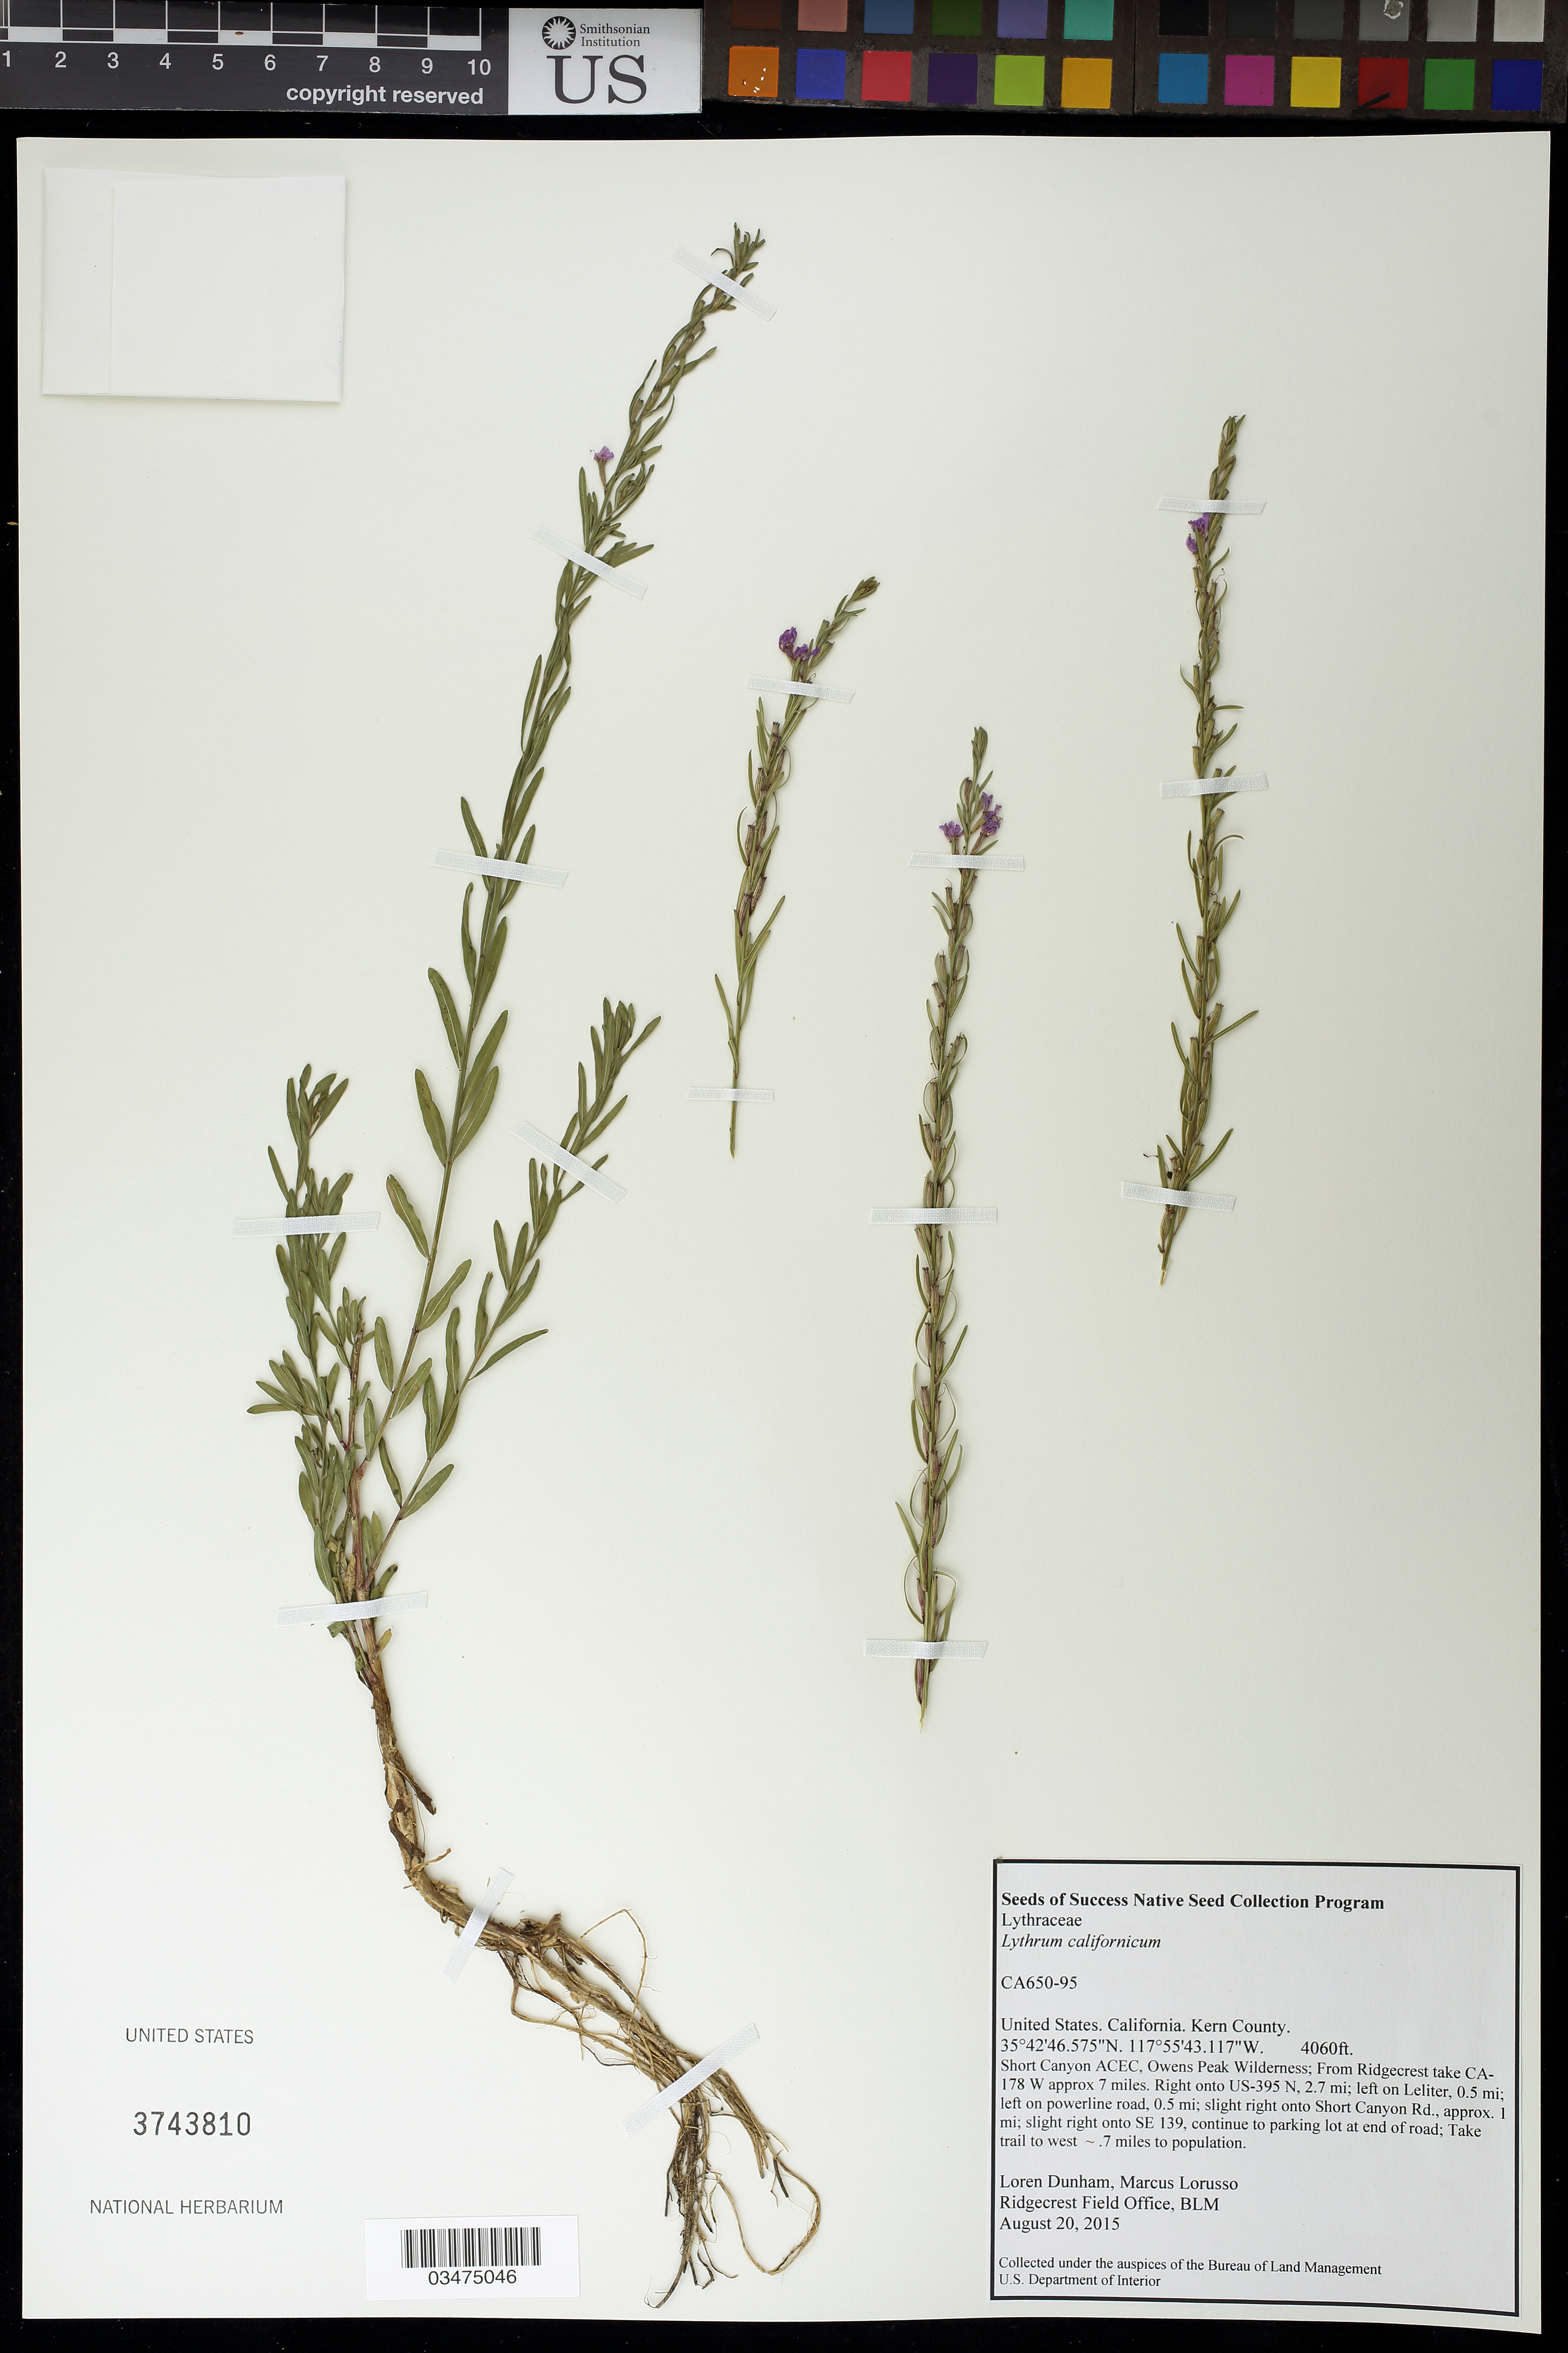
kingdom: Plantae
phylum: Tracheophyta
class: Magnoliopsida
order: Myrtales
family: Lythraceae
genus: Lythrum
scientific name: Lythrum californicum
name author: Torr. & A. Gray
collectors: L. Dunham & M. Lorusso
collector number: CA650-095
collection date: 2015-08-20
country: United States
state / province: California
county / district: Kern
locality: Owens Peak Wilderness, Short Canyon ACEC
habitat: In and along strea, inter-mountain dry shrubland and grassland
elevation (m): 1237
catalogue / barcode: US 3743810